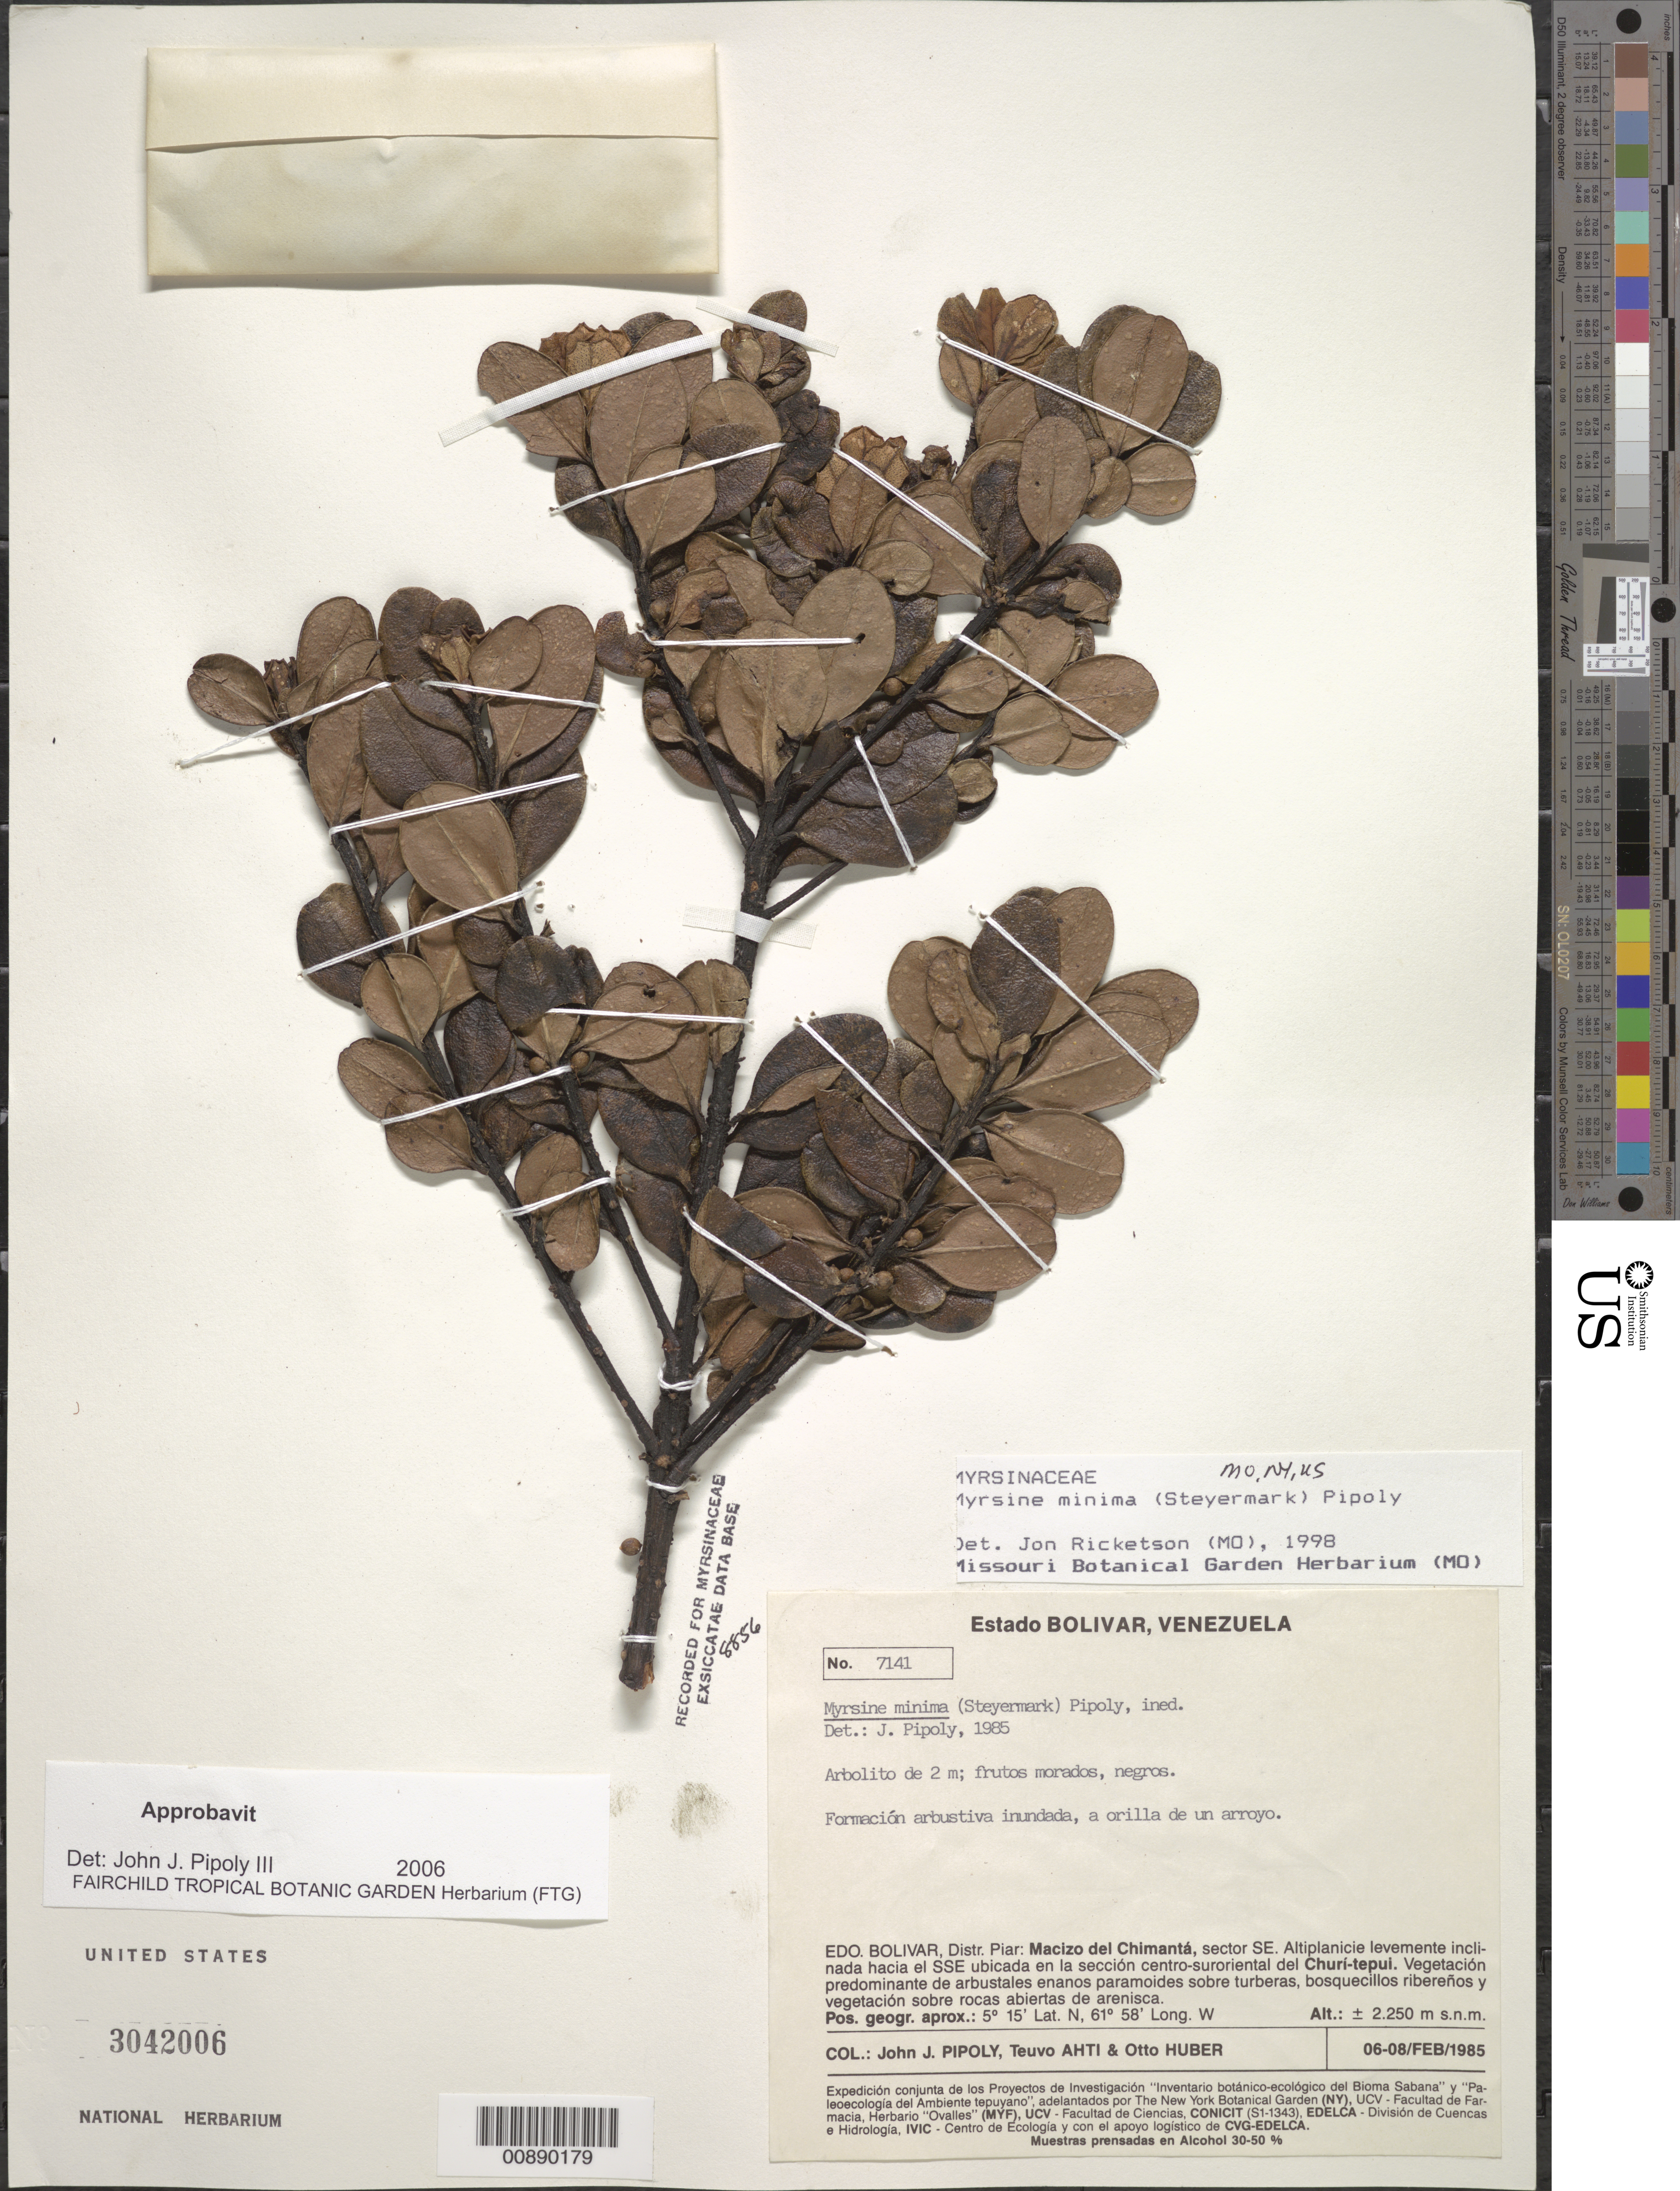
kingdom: Plantae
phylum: Tracheophyta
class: Magnoliopsida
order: Ericales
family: Primulaceae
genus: Myrsine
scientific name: Myrsine minima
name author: (Steyerm.) Pipoly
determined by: Pipoly, J. J., III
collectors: J. J. Pipoly, T. T. Ahti & O. Huber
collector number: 7141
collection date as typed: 6-Feb-85 to 8-Feb-85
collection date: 1985-02-06/1985-02-08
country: Venezuela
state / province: Bolívar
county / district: Piar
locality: Macizo del Chimantá, sector SE; seccion centro-suroriental del Churi-tepuí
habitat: Vegetación predominante de arbustales enanos paramoides sobre turberas, bosquecillos ribereños y vegetacion sobre rocas abiertas de arenisca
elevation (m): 2250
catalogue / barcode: US 3042006